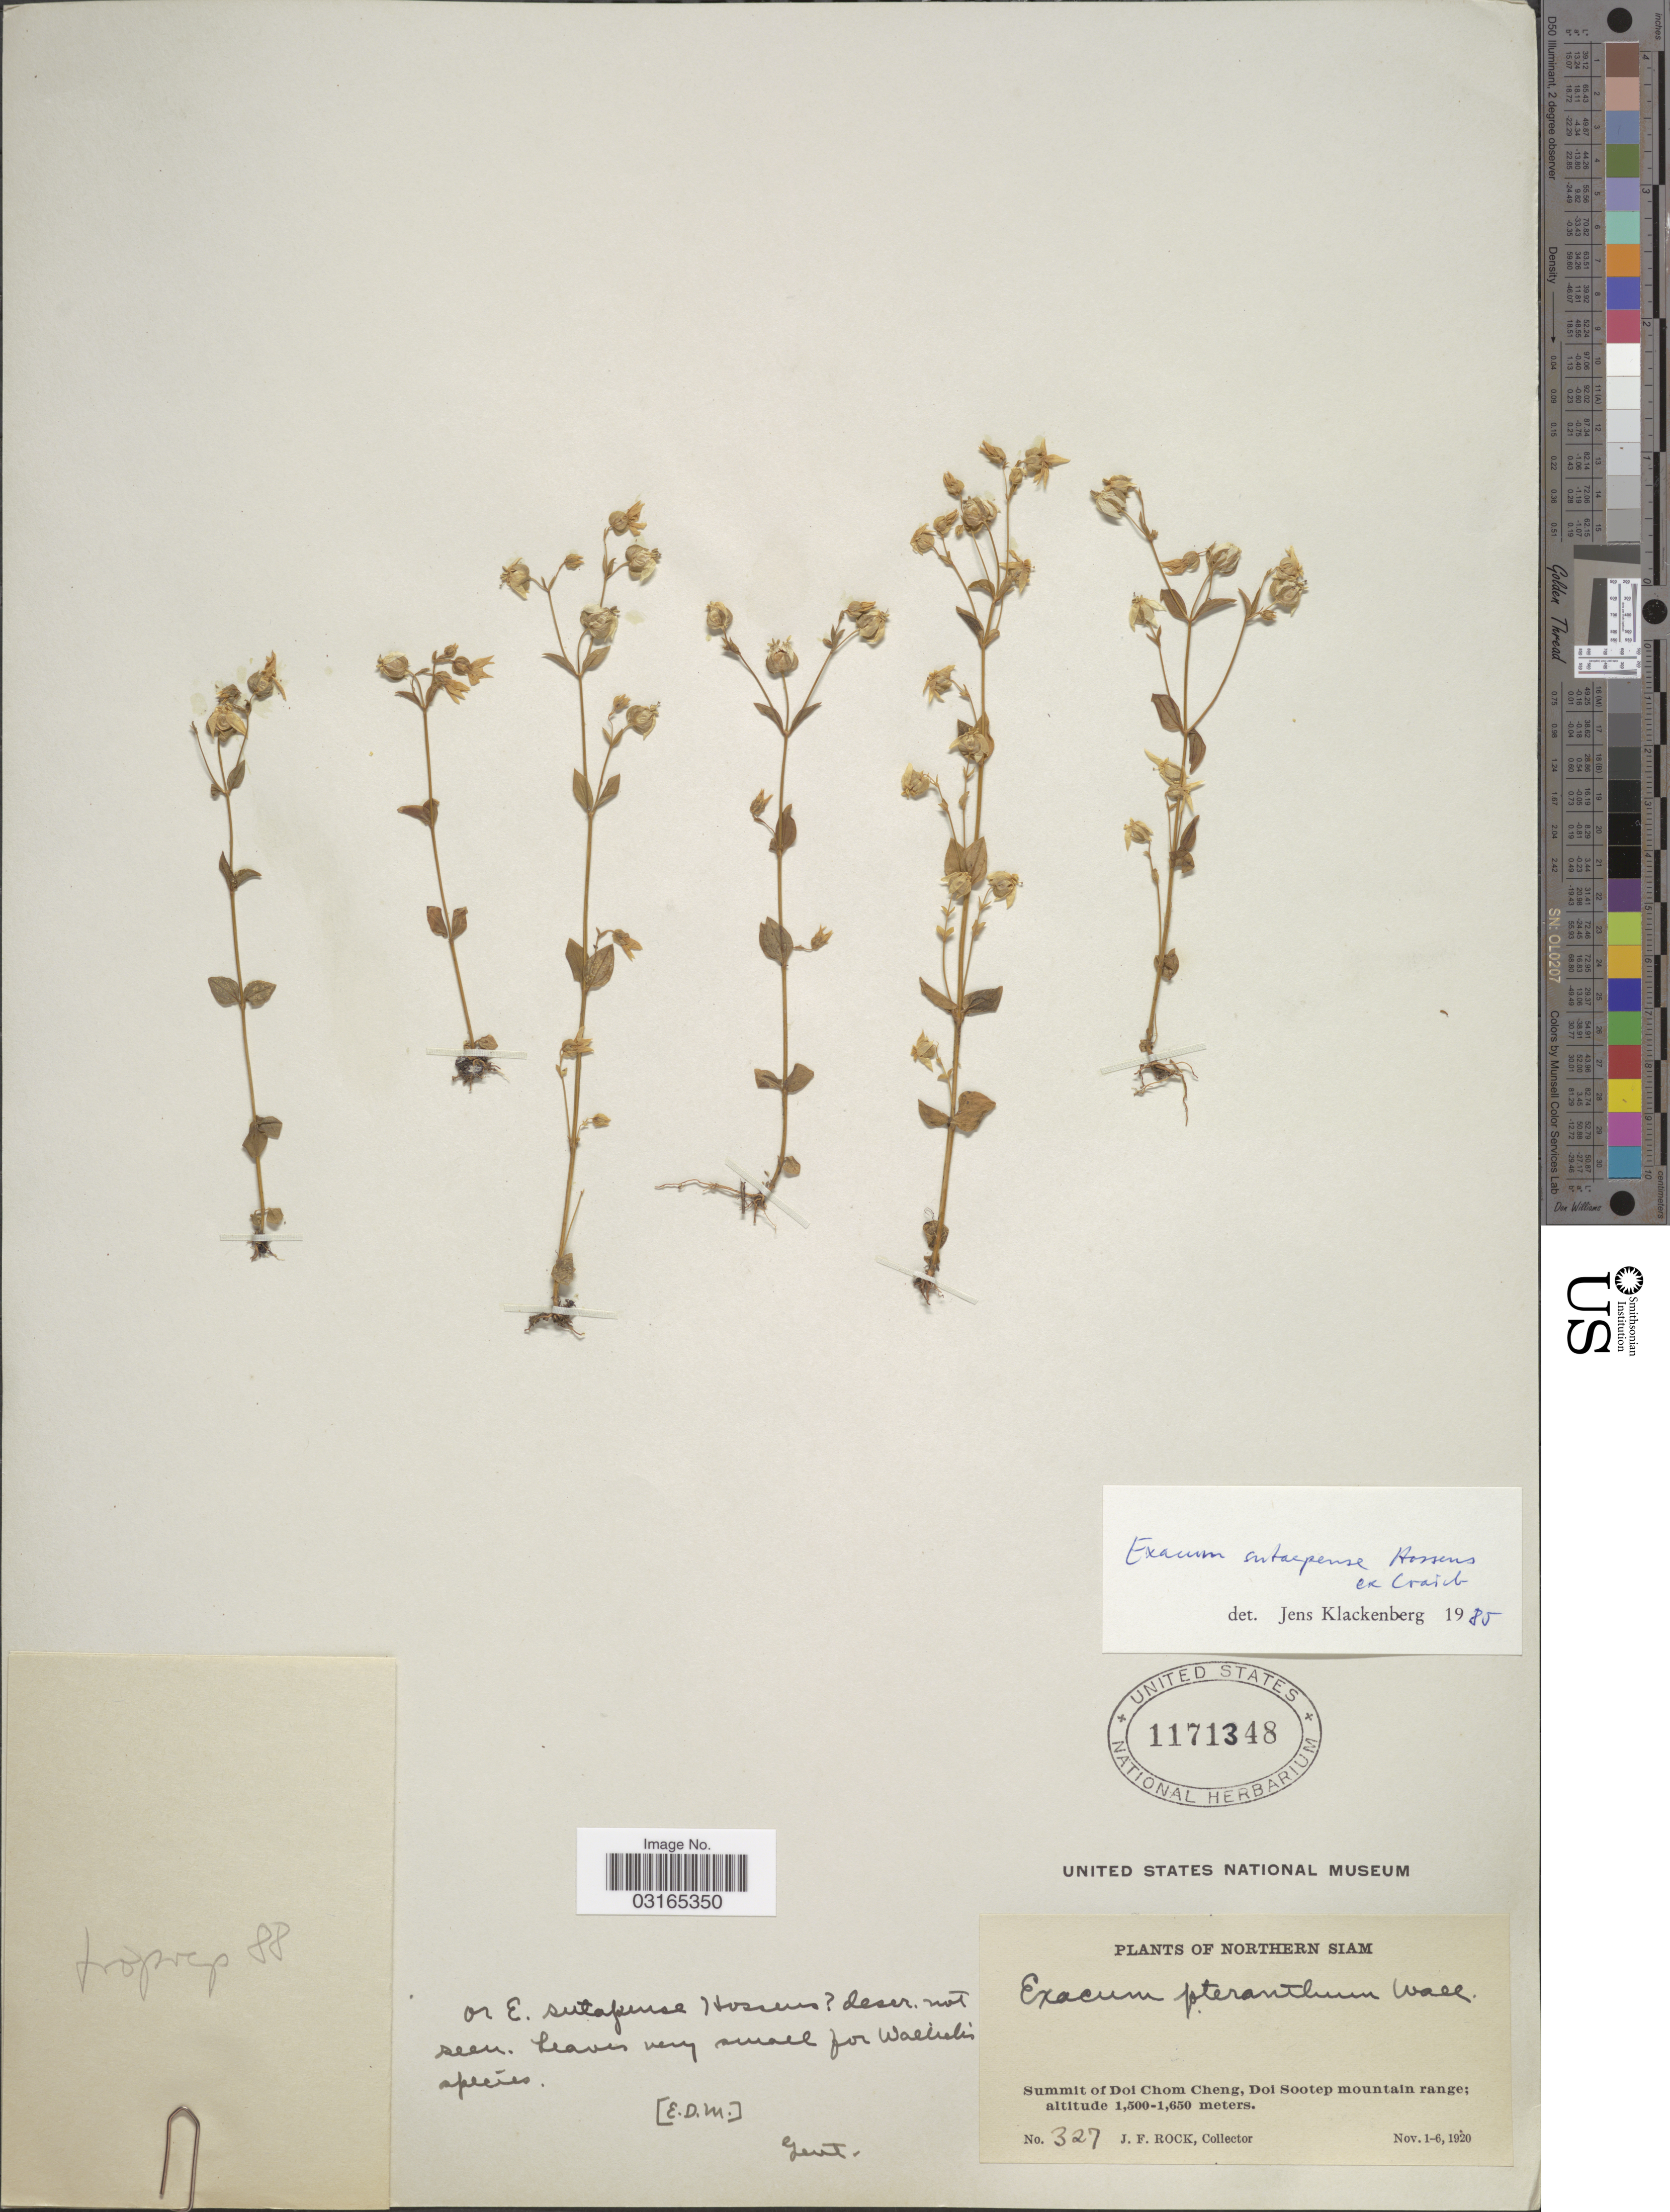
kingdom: Plantae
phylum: Tracheophyta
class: Magnoliopsida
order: Gentianales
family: Gentianaceae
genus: Exacum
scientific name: Exacum sutaepense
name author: Hosseus ex Craib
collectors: J. Rock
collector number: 327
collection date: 1920-11-01/1920-11-06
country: Thailand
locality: Northern Siam. Summit of Doi Chom Cheng, Doi Sootep mountain range.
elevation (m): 1500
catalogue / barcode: US 1171348